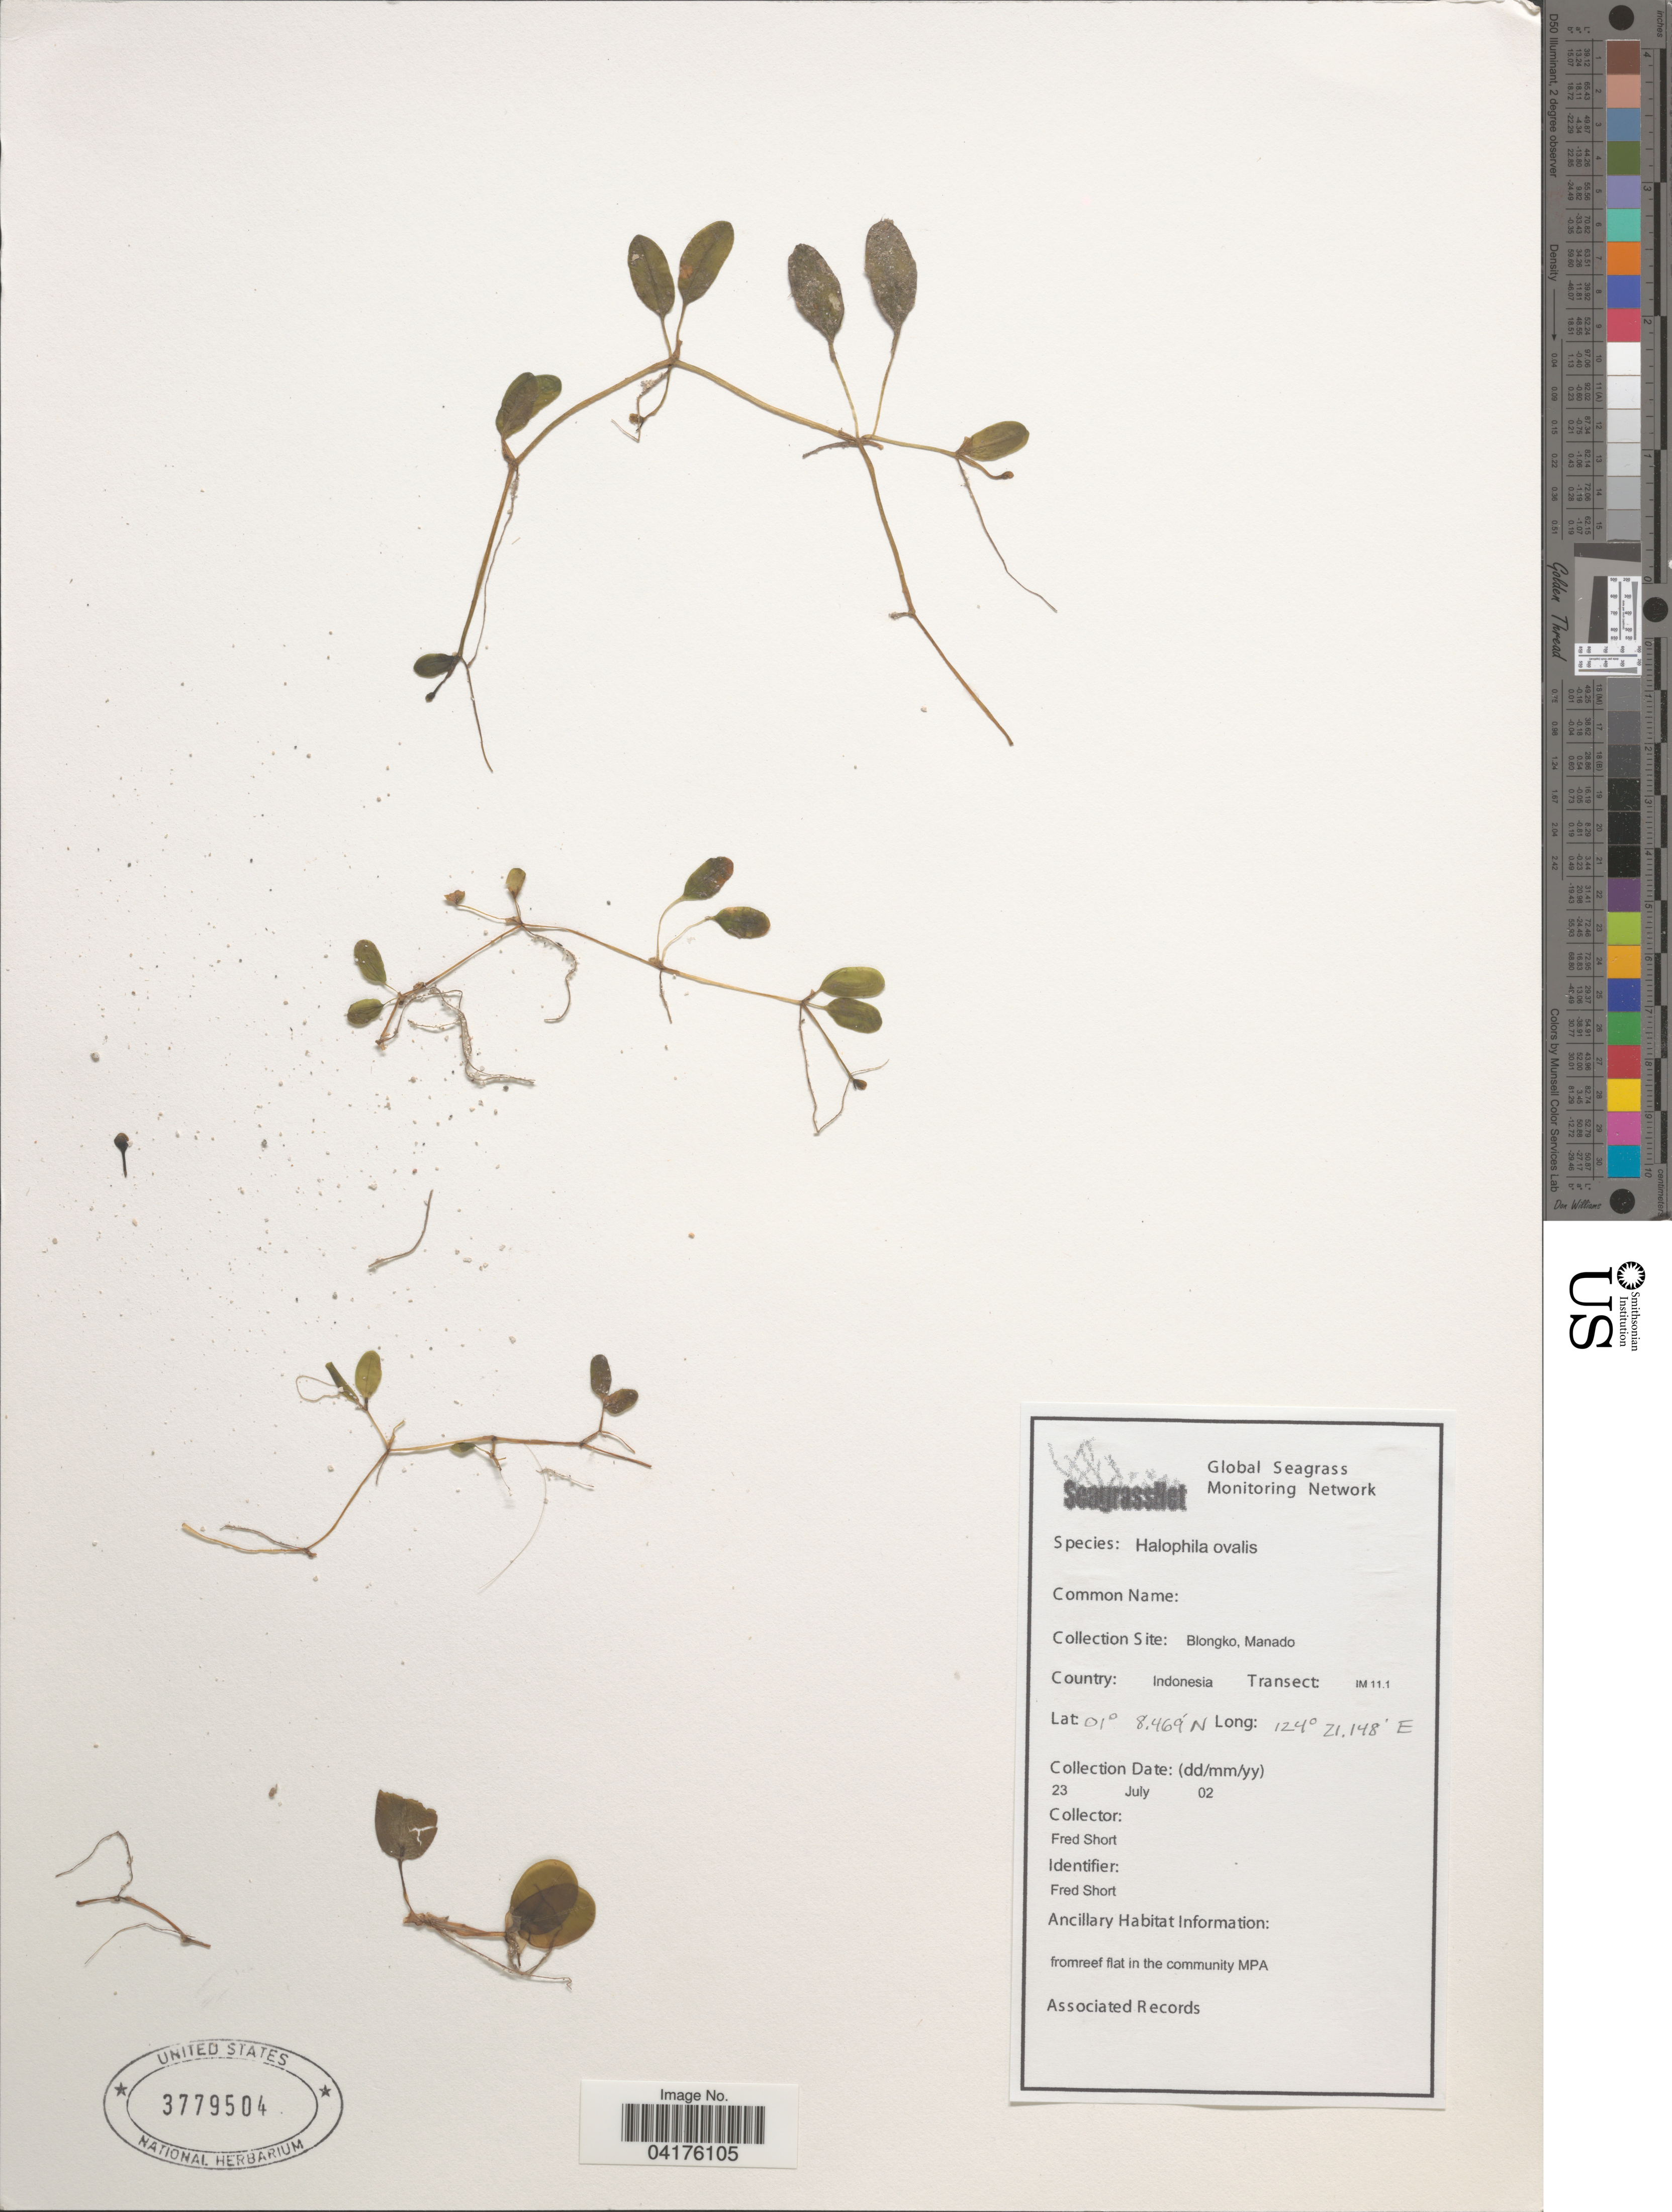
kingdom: Plantae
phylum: Tracheophyta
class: Liliopsida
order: Alismatales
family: Hydrocharitaceae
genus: Halophila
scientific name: Halophila ovalis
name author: (R. Br.) Hook. f.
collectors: F. Short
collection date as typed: Transcribed d/m/y: 23/7/2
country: Indonesia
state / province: Sulawesi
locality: Blongko, Manado. Transect: IM 11.1.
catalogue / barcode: US 3779504